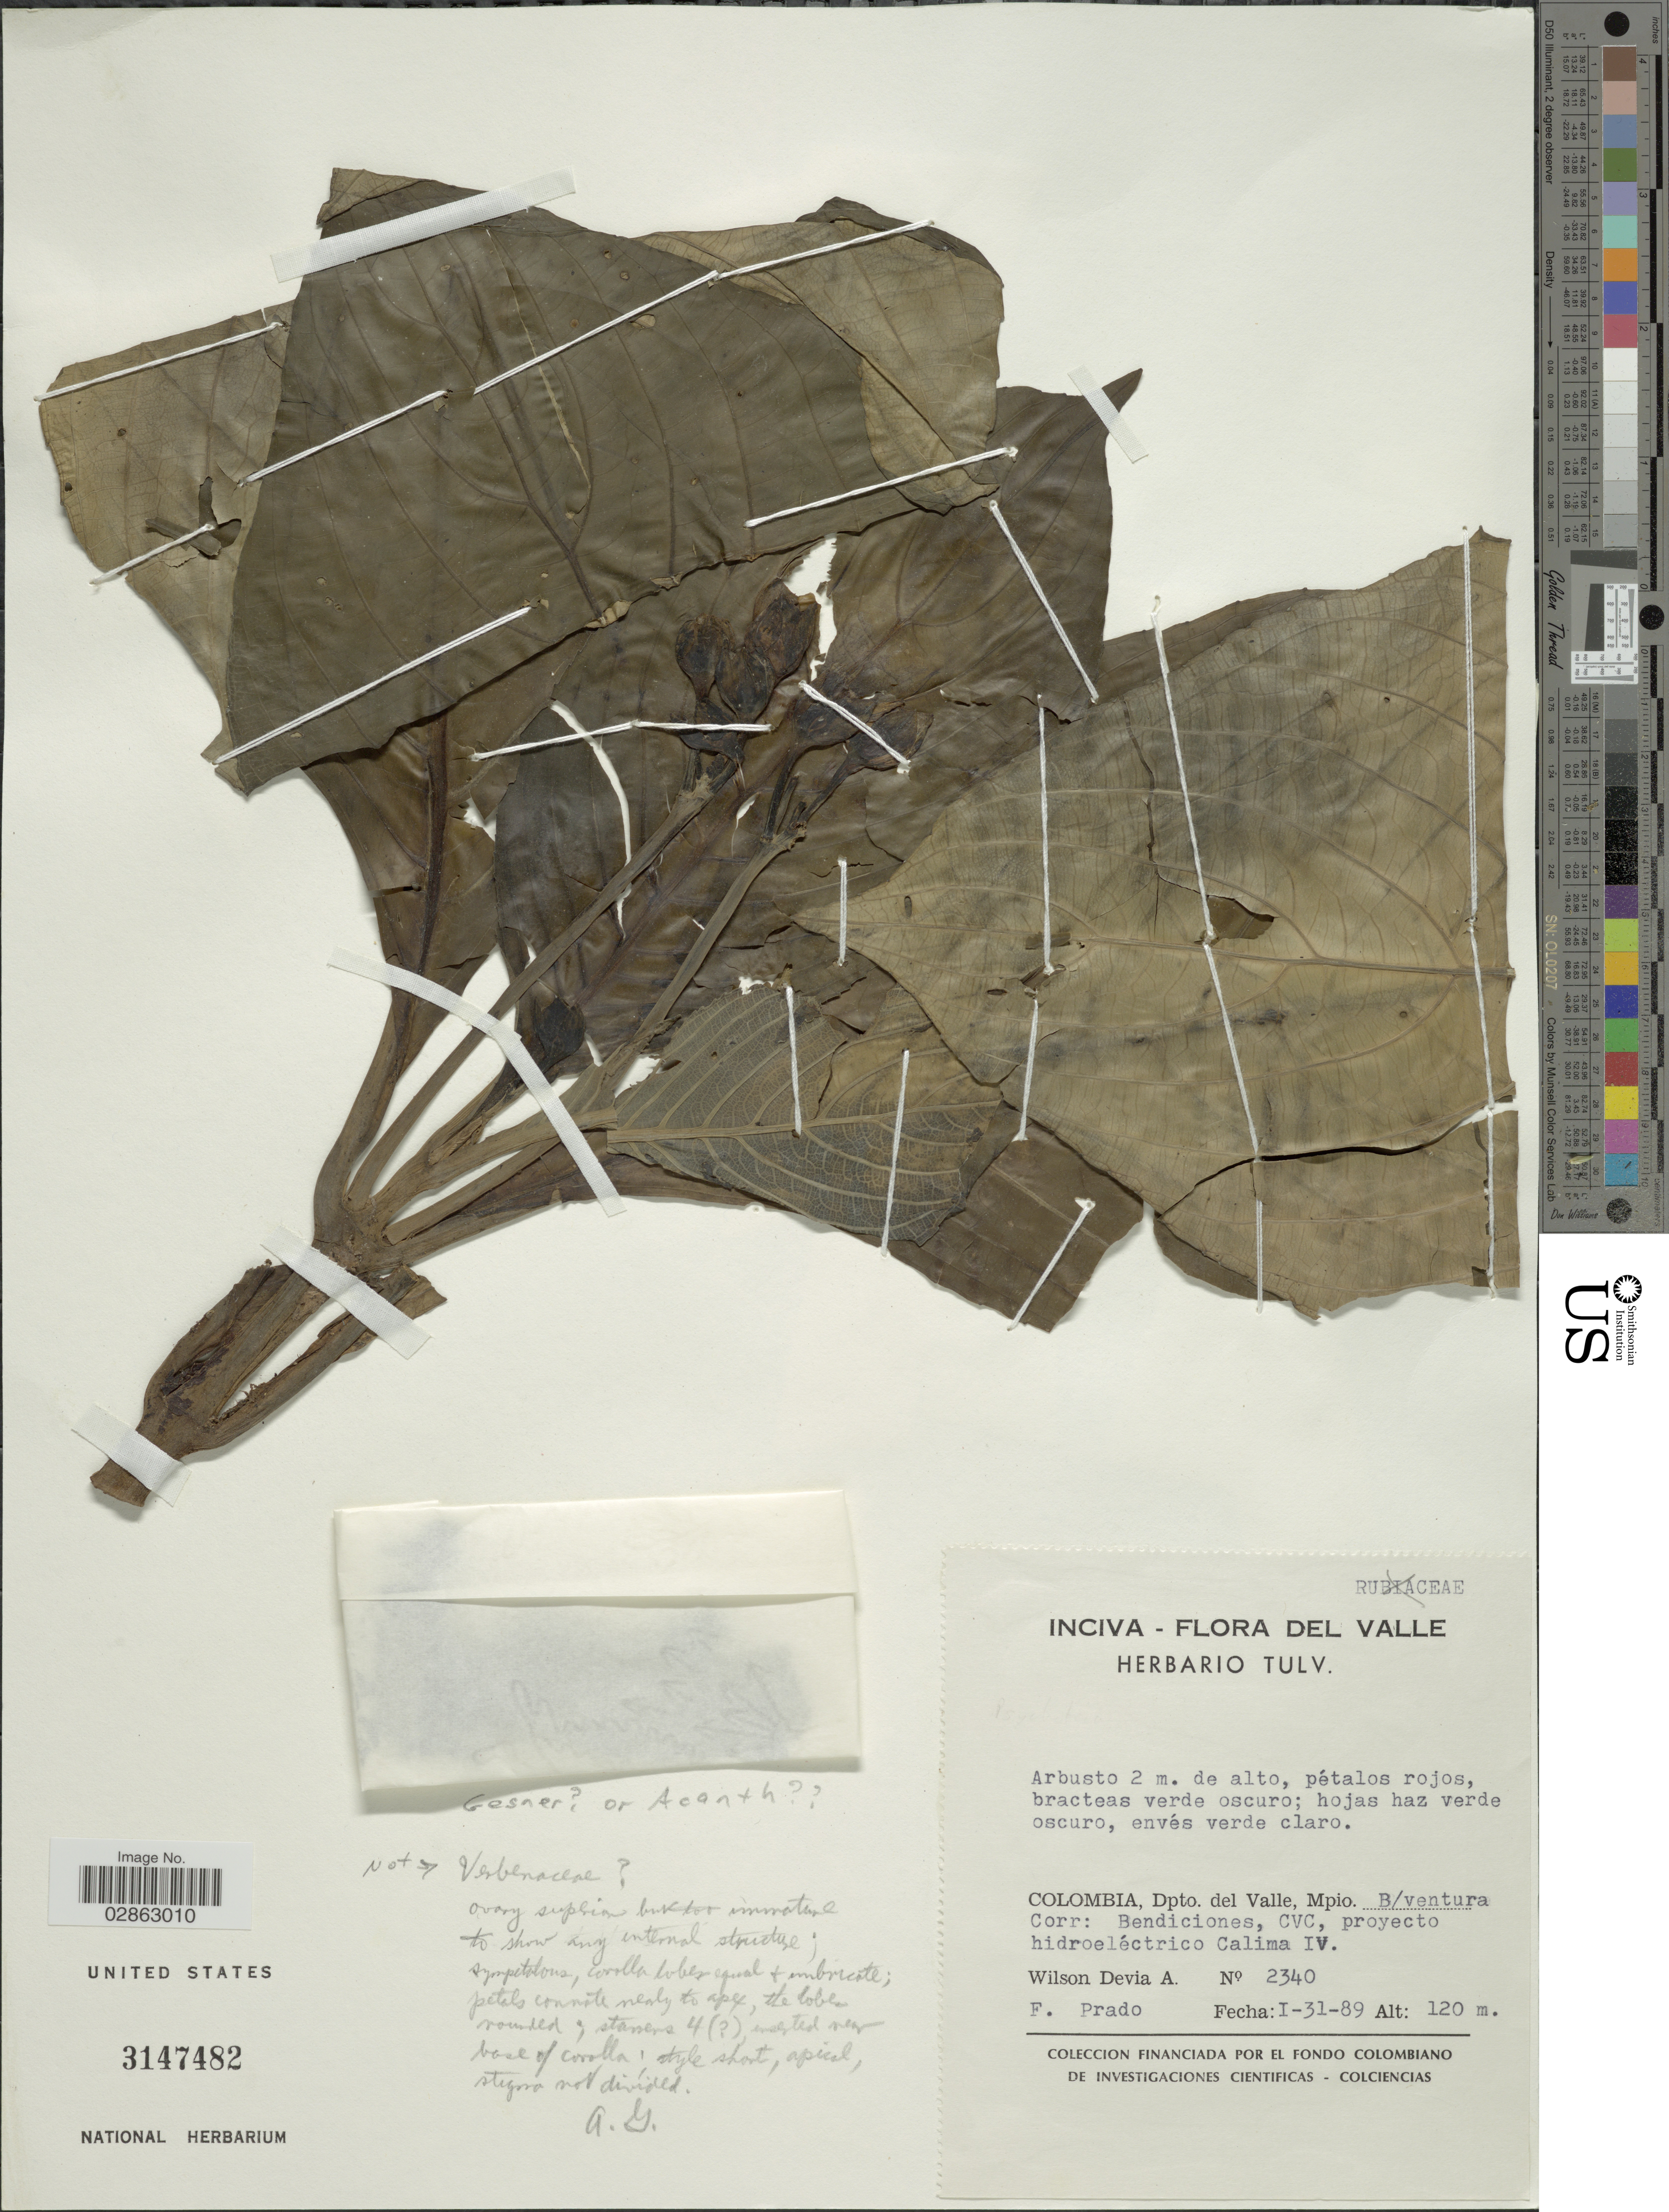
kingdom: Plantae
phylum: Tracheophyta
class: Magnoliopsida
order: Lamiales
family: Acanthaceae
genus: Ruellia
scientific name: Ruellia sp.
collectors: W. Devia A. & F. Prado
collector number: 2340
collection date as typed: Transcribed d/m/y: 31/1/89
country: Colombia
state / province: Valle del Cauca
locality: Valle. Dpto. del Valle, Mpio. B/ ventura. Corr: Bendiciones, CVC, proyecto hodroeléctrico Calima IV.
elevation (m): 120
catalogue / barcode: US 3147482